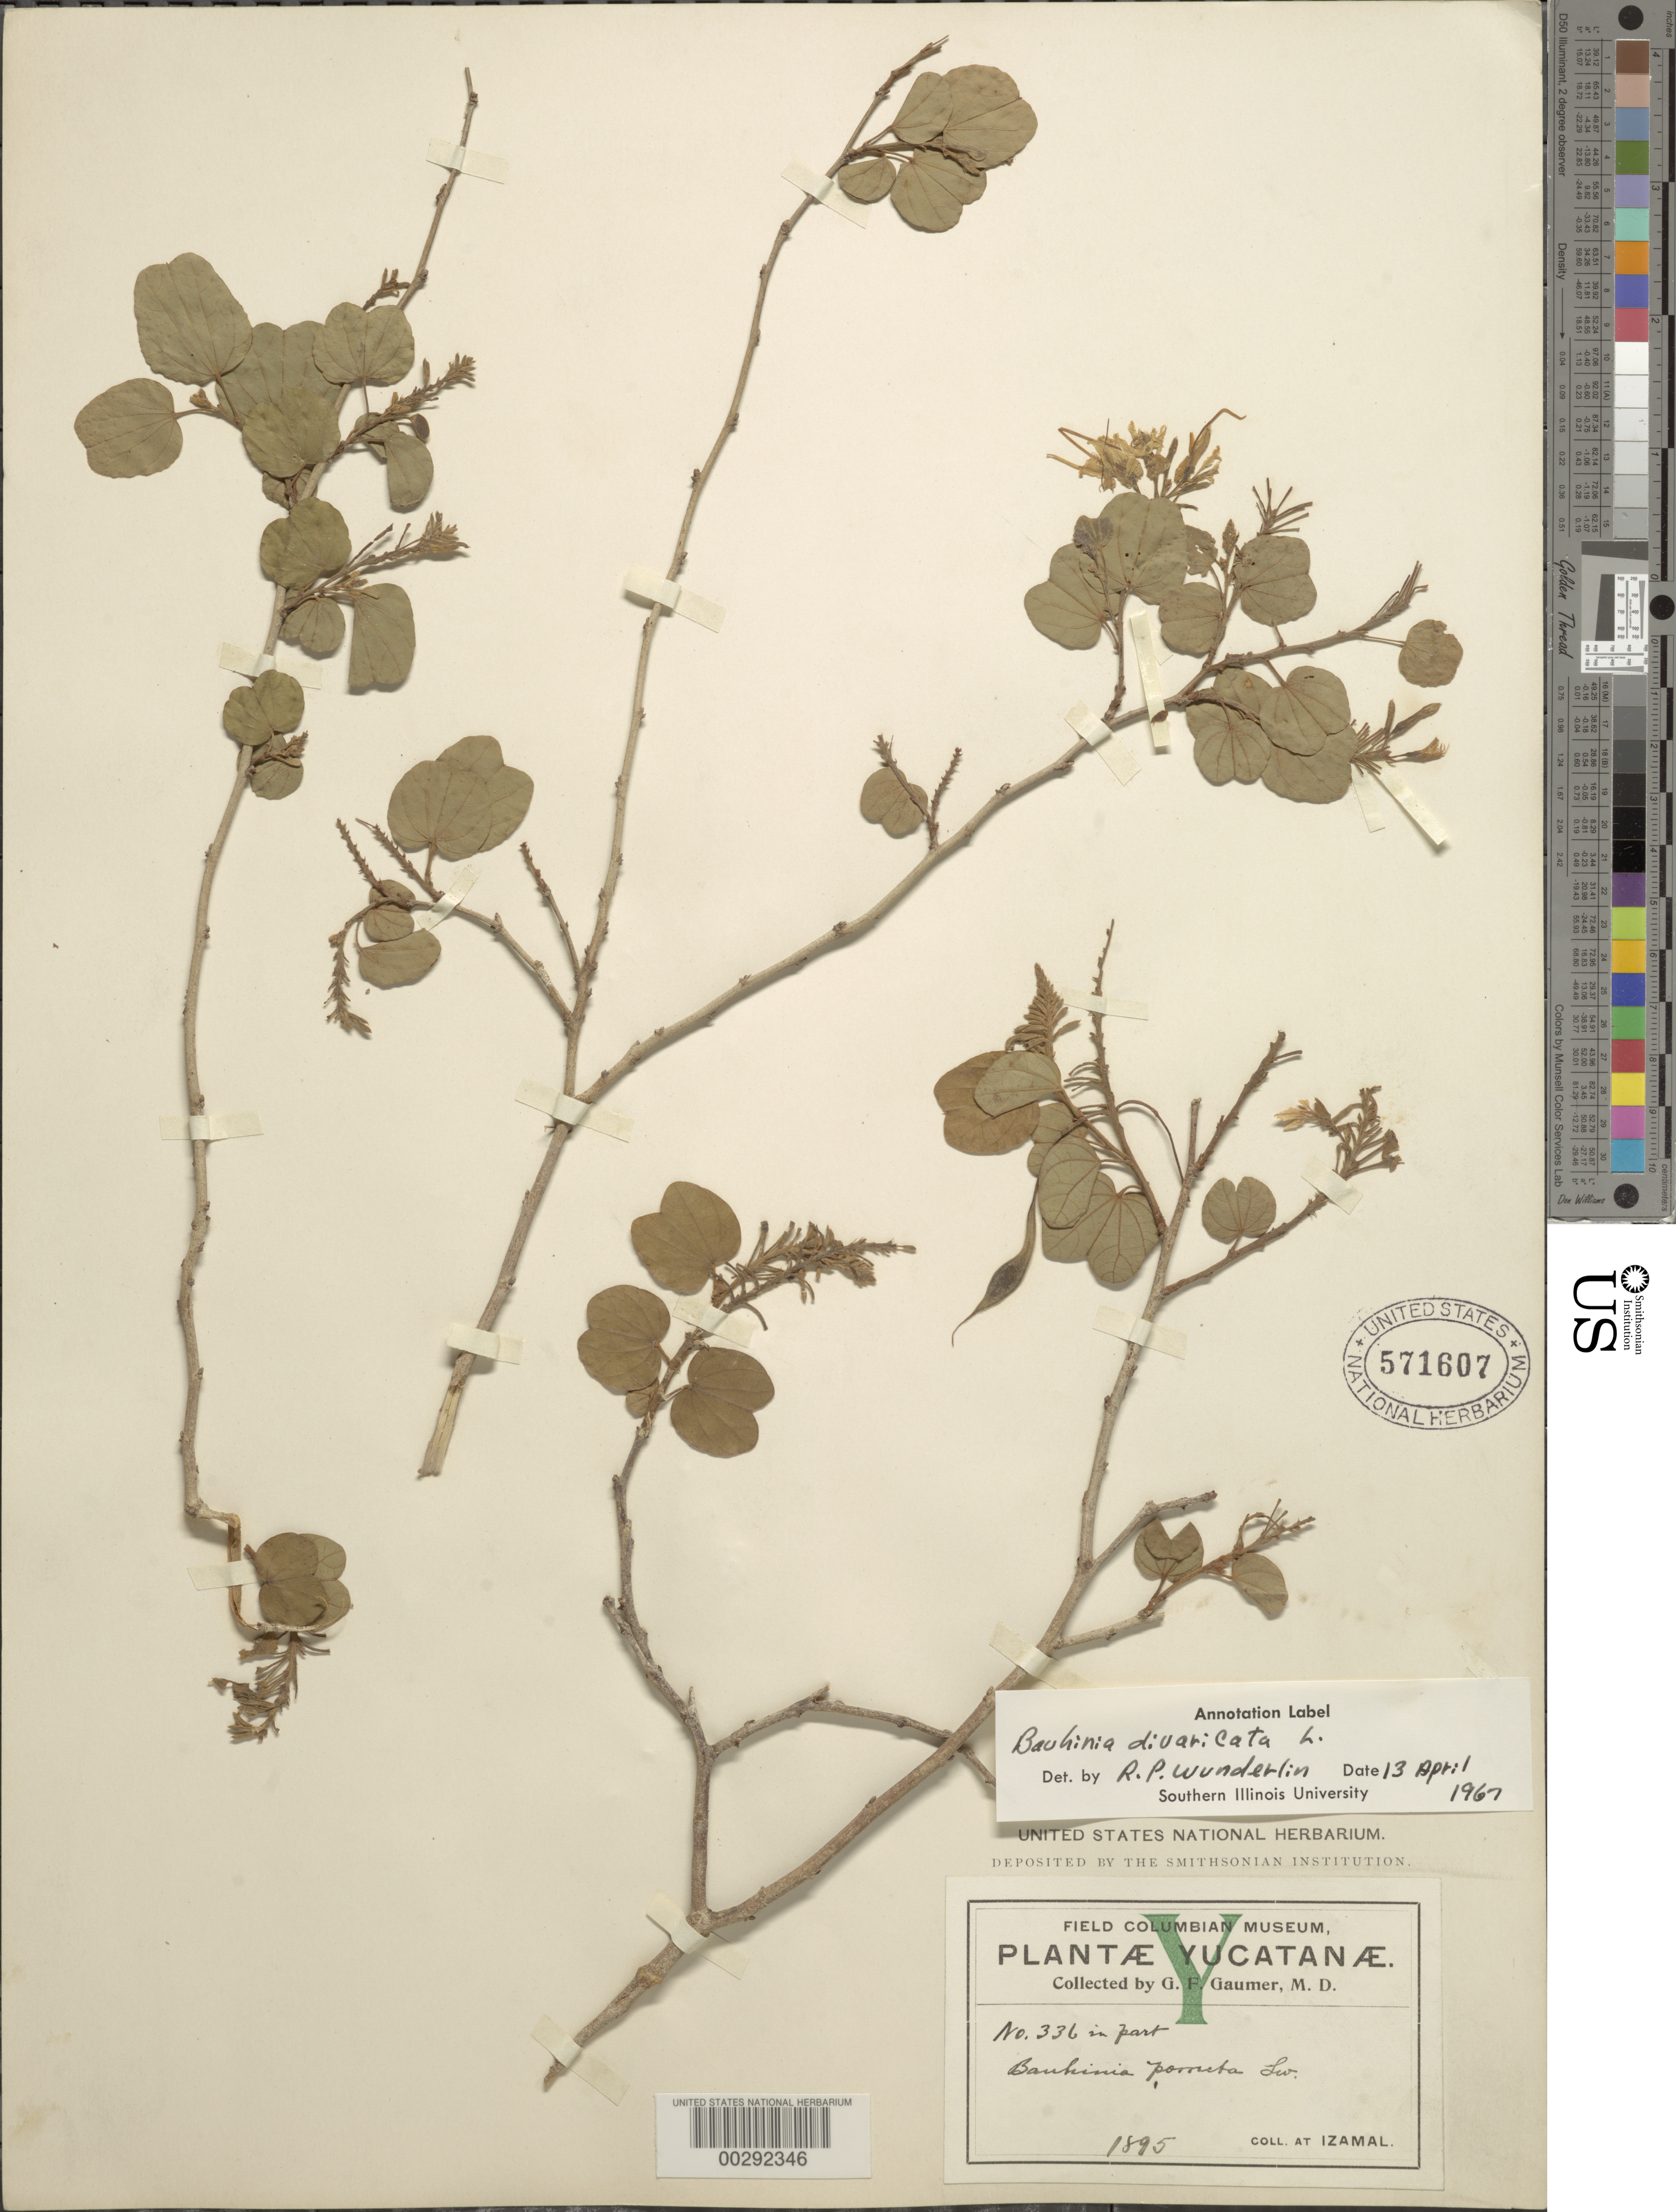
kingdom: Plantae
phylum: Tracheophyta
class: Magnoliopsida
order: Fabales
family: Fabaceae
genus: Bauhinia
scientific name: Bauhinia divaricata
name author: L.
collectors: G. F. Gaumer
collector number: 336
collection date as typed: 1895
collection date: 1895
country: Mexico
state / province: Yucatán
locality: Izamal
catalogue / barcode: US 571607